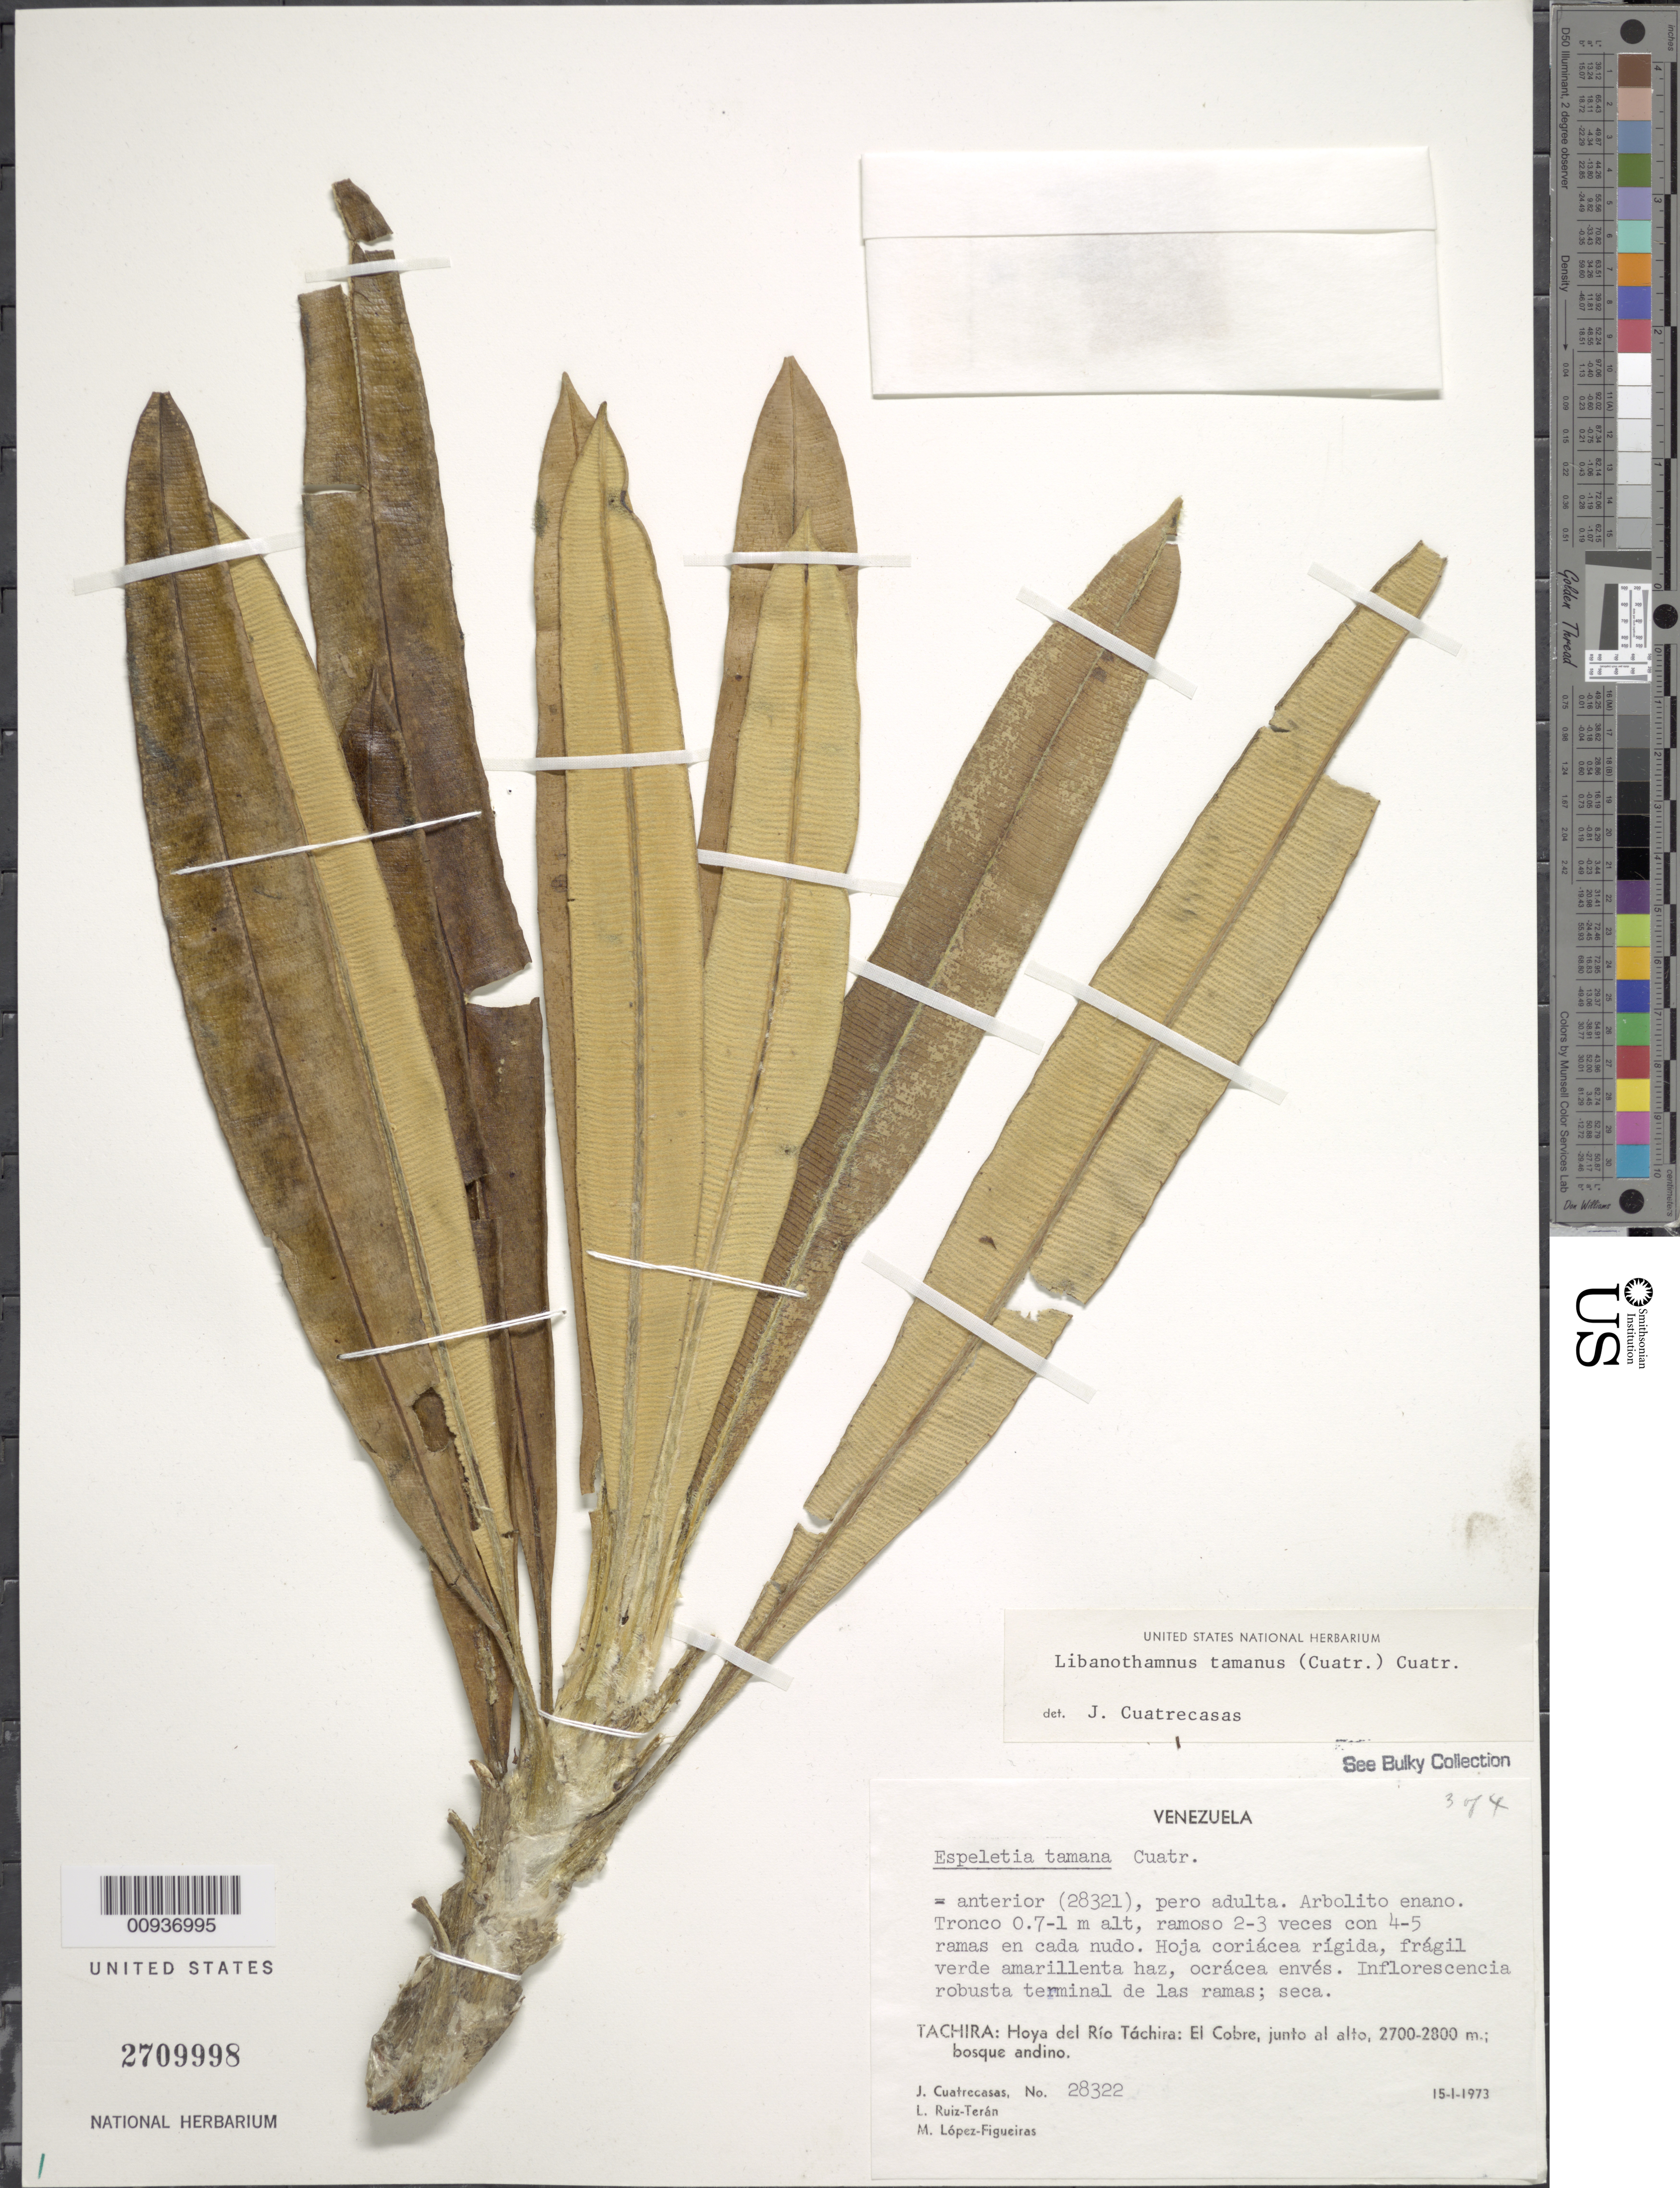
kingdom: Plantae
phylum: Tracheophyta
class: Magnoliopsida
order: Asterales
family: Asteraceae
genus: Libanothamnus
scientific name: Libanothamnus tamanus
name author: (Cuatrec.) Cuatrec.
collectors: J. Cuatrecasas, L. E. Ruíz-Terán & M. López Figueiras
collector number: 28322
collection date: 1973-01-15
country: Venezuela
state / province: Táchira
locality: Hoya del Río Táchira, El Cobre, junto al alto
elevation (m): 2700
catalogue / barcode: US 2709998